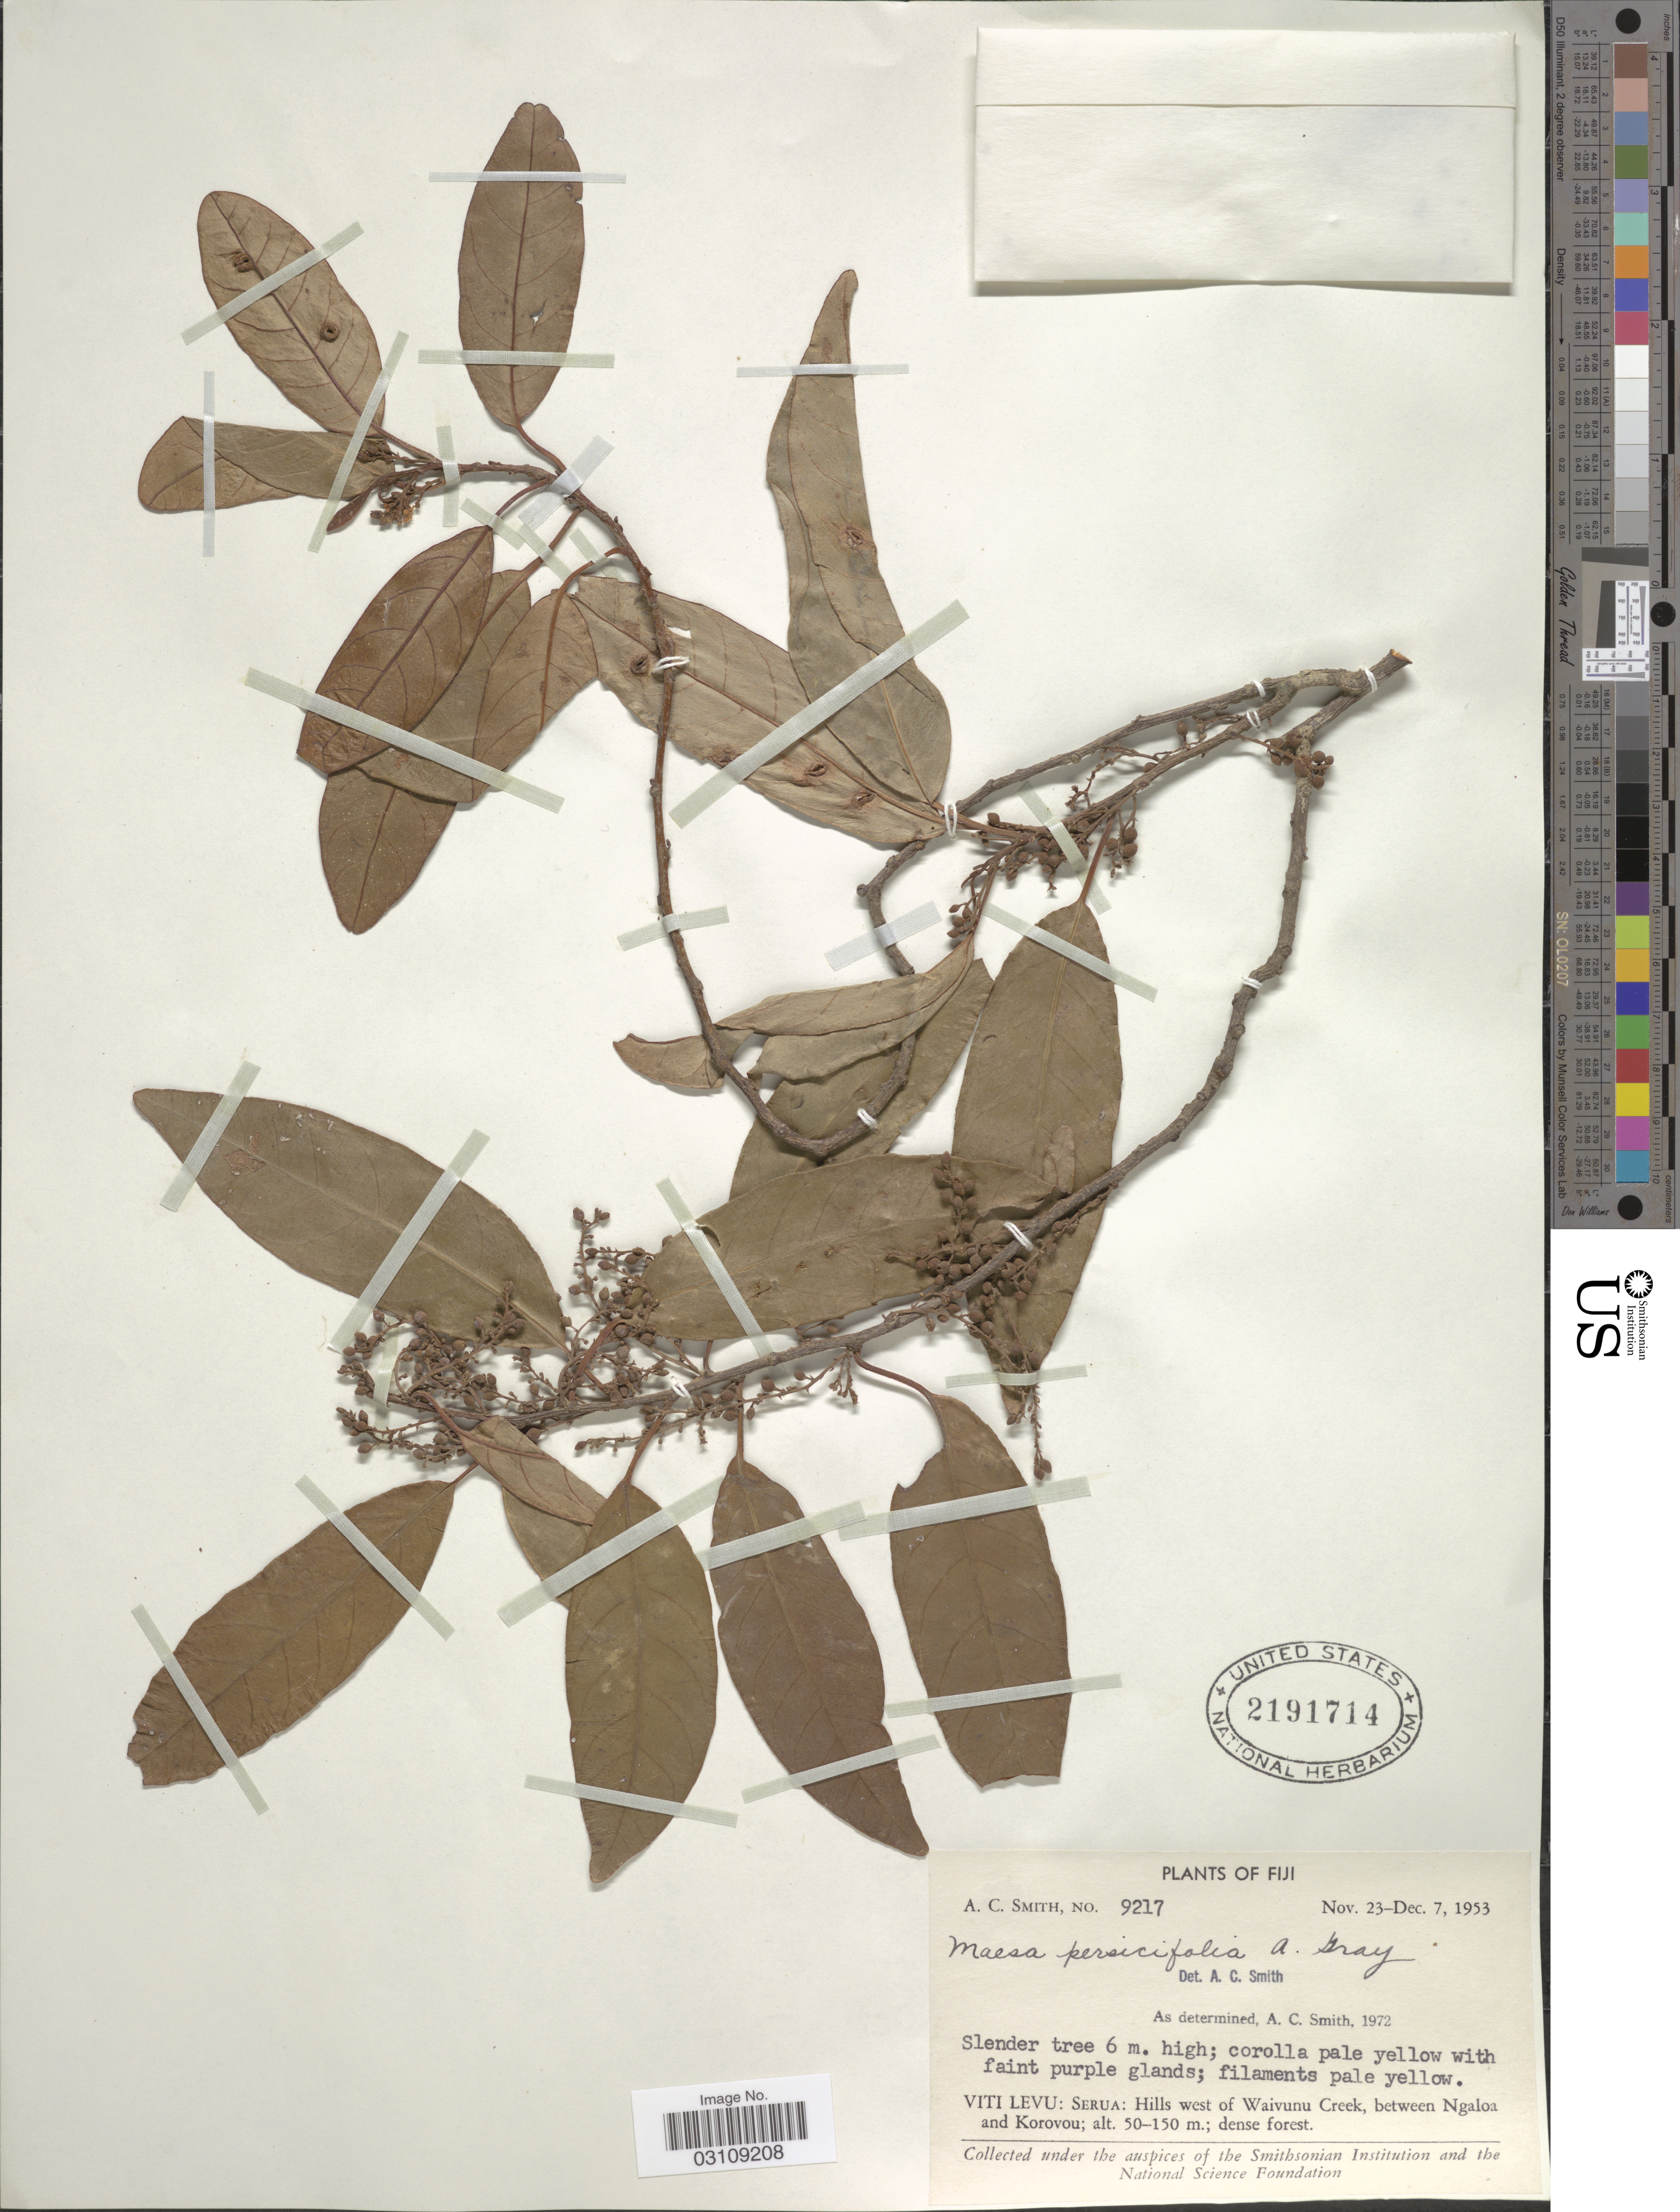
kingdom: Plantae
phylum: Tracheophyta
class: Magnoliopsida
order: Ericales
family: Primulaceae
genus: Maesa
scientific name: Maesa persicaefolia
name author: A. Gray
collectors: A. C. Smith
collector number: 9217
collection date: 1953-11-23/1953-12-07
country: Fiji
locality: Viti Levu: Serua: Hills west of Waivunu Creek, between Ngaloa and Korovou.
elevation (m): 50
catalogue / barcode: US 2191714